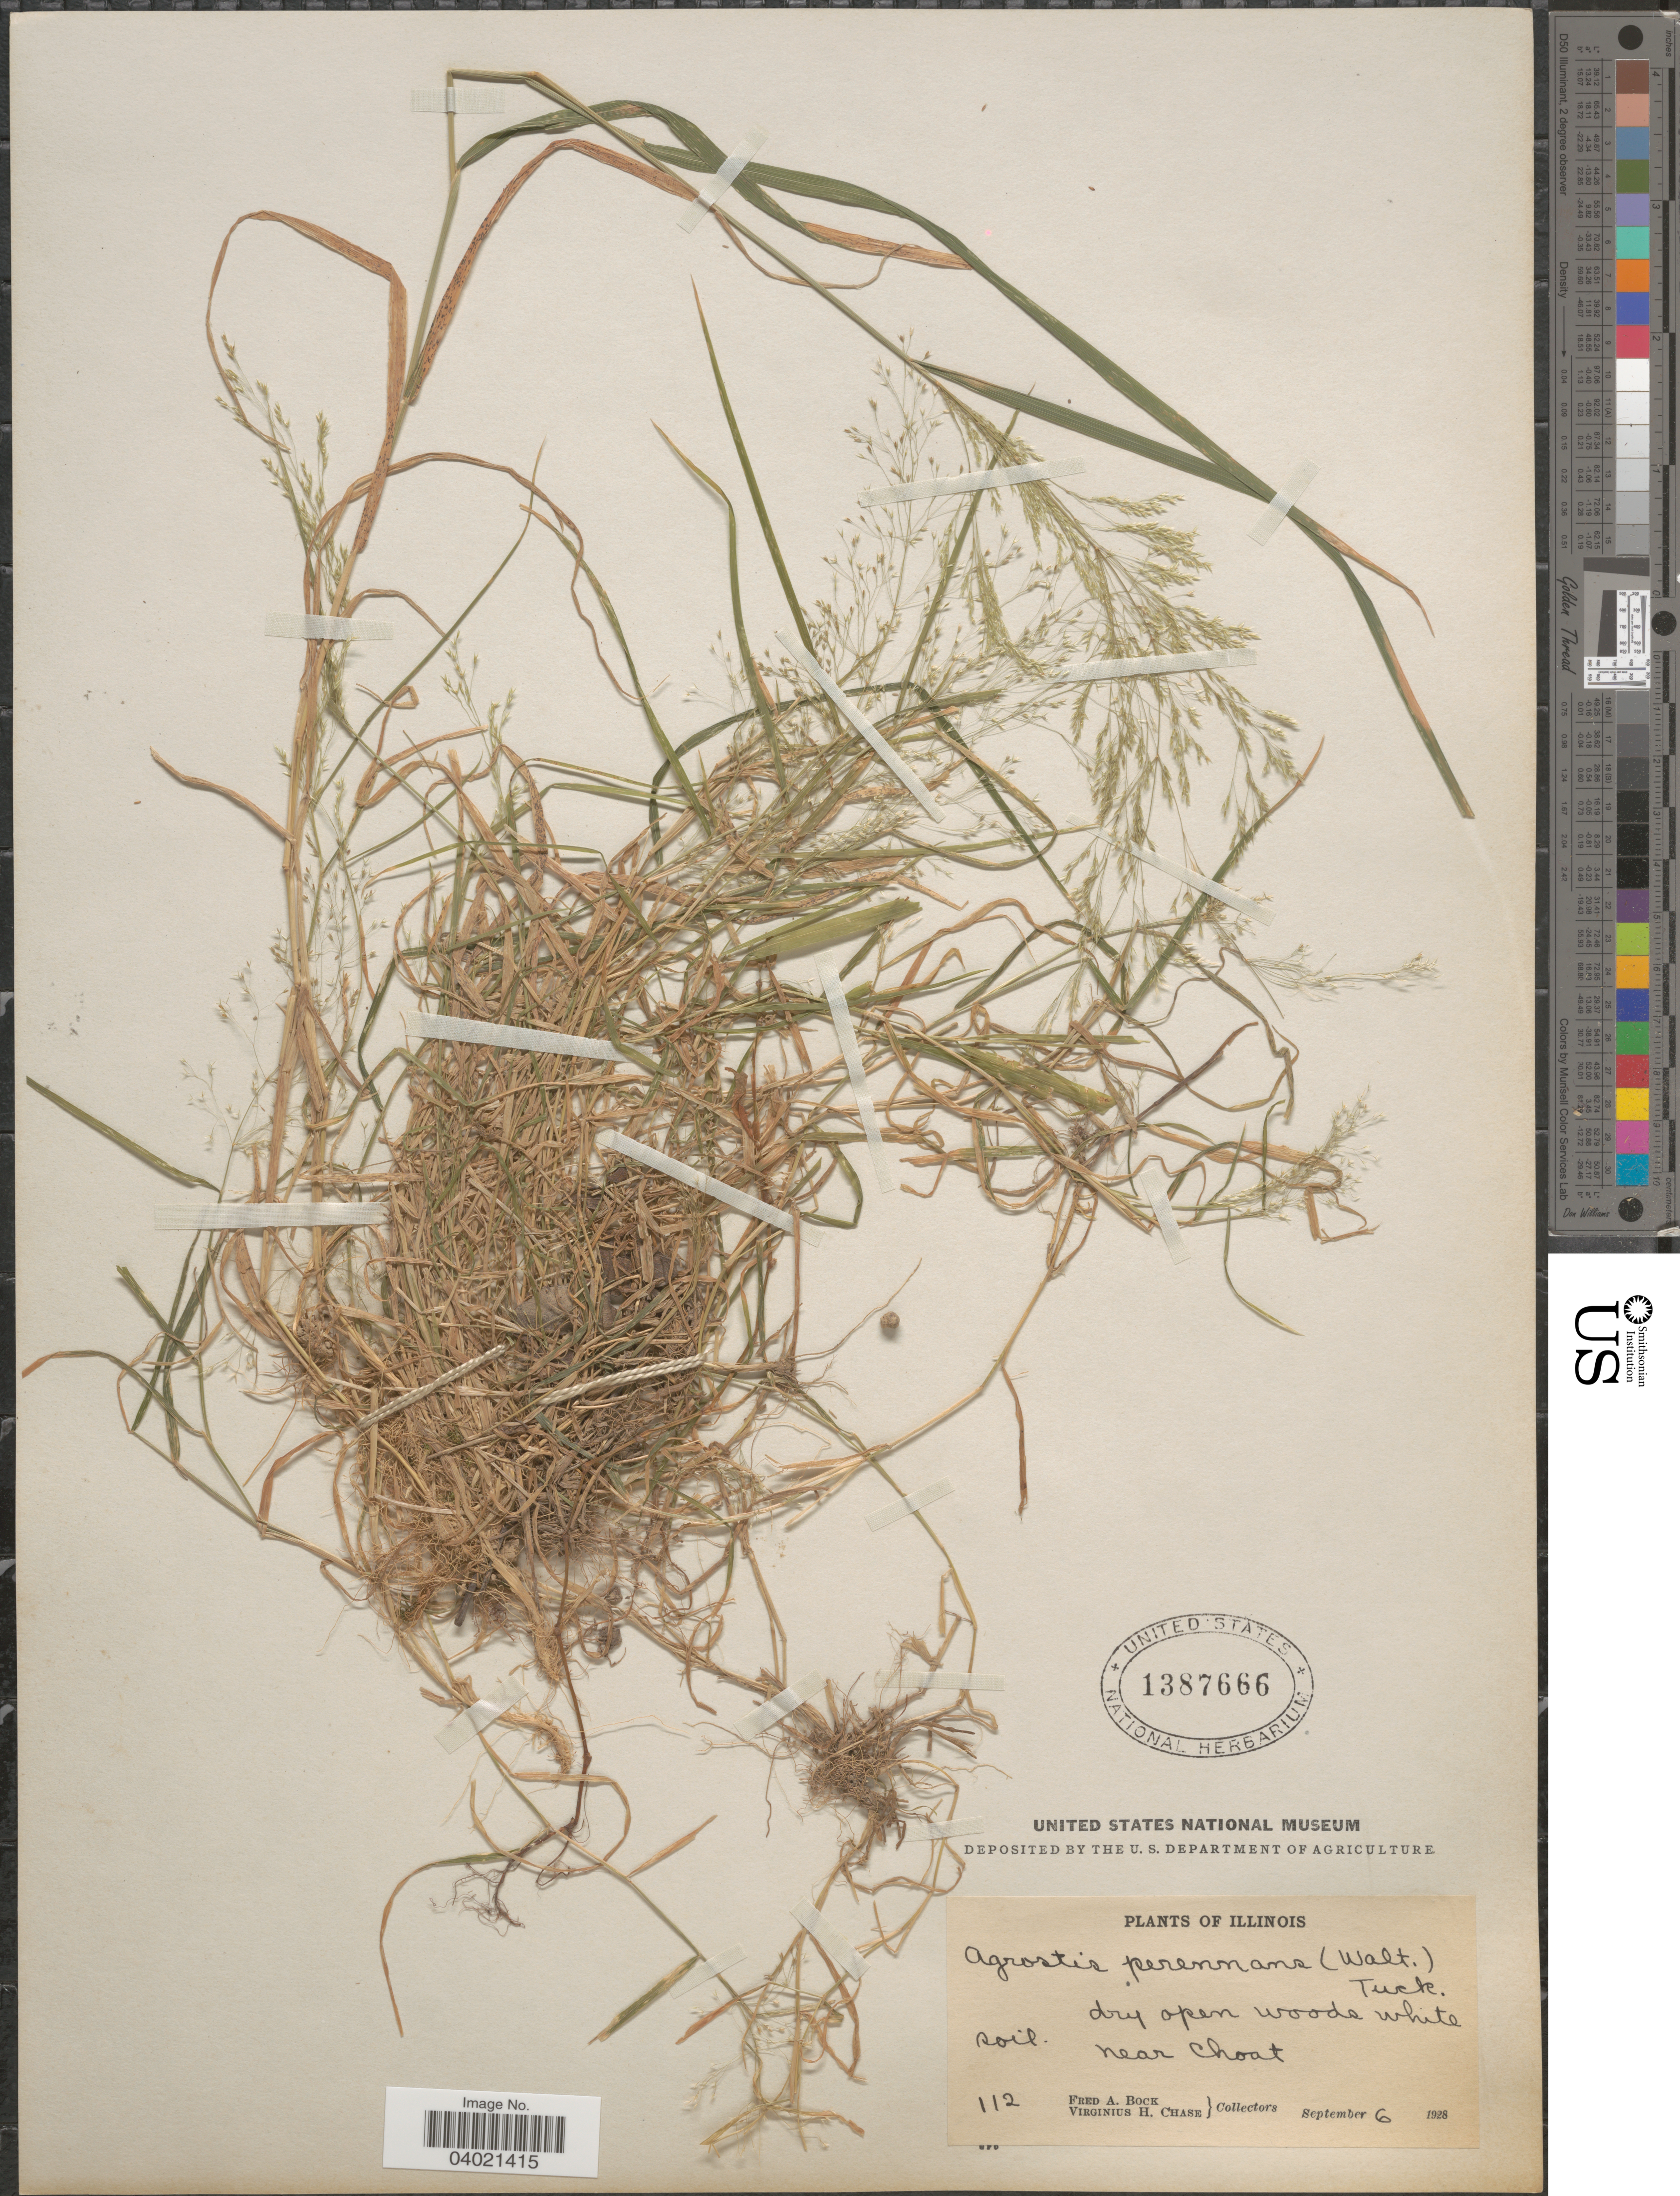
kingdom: Plantae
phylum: Tracheophyta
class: Liliopsida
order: Poales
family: Poaceae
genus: Agrostis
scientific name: Agrostis perennans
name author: (Walter) Tuck.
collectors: F. Bock & V. H. Chase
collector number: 112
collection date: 1928-09-06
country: United States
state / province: Illinois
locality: Dry open woods white soil near Choat.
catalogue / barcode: US 1387666